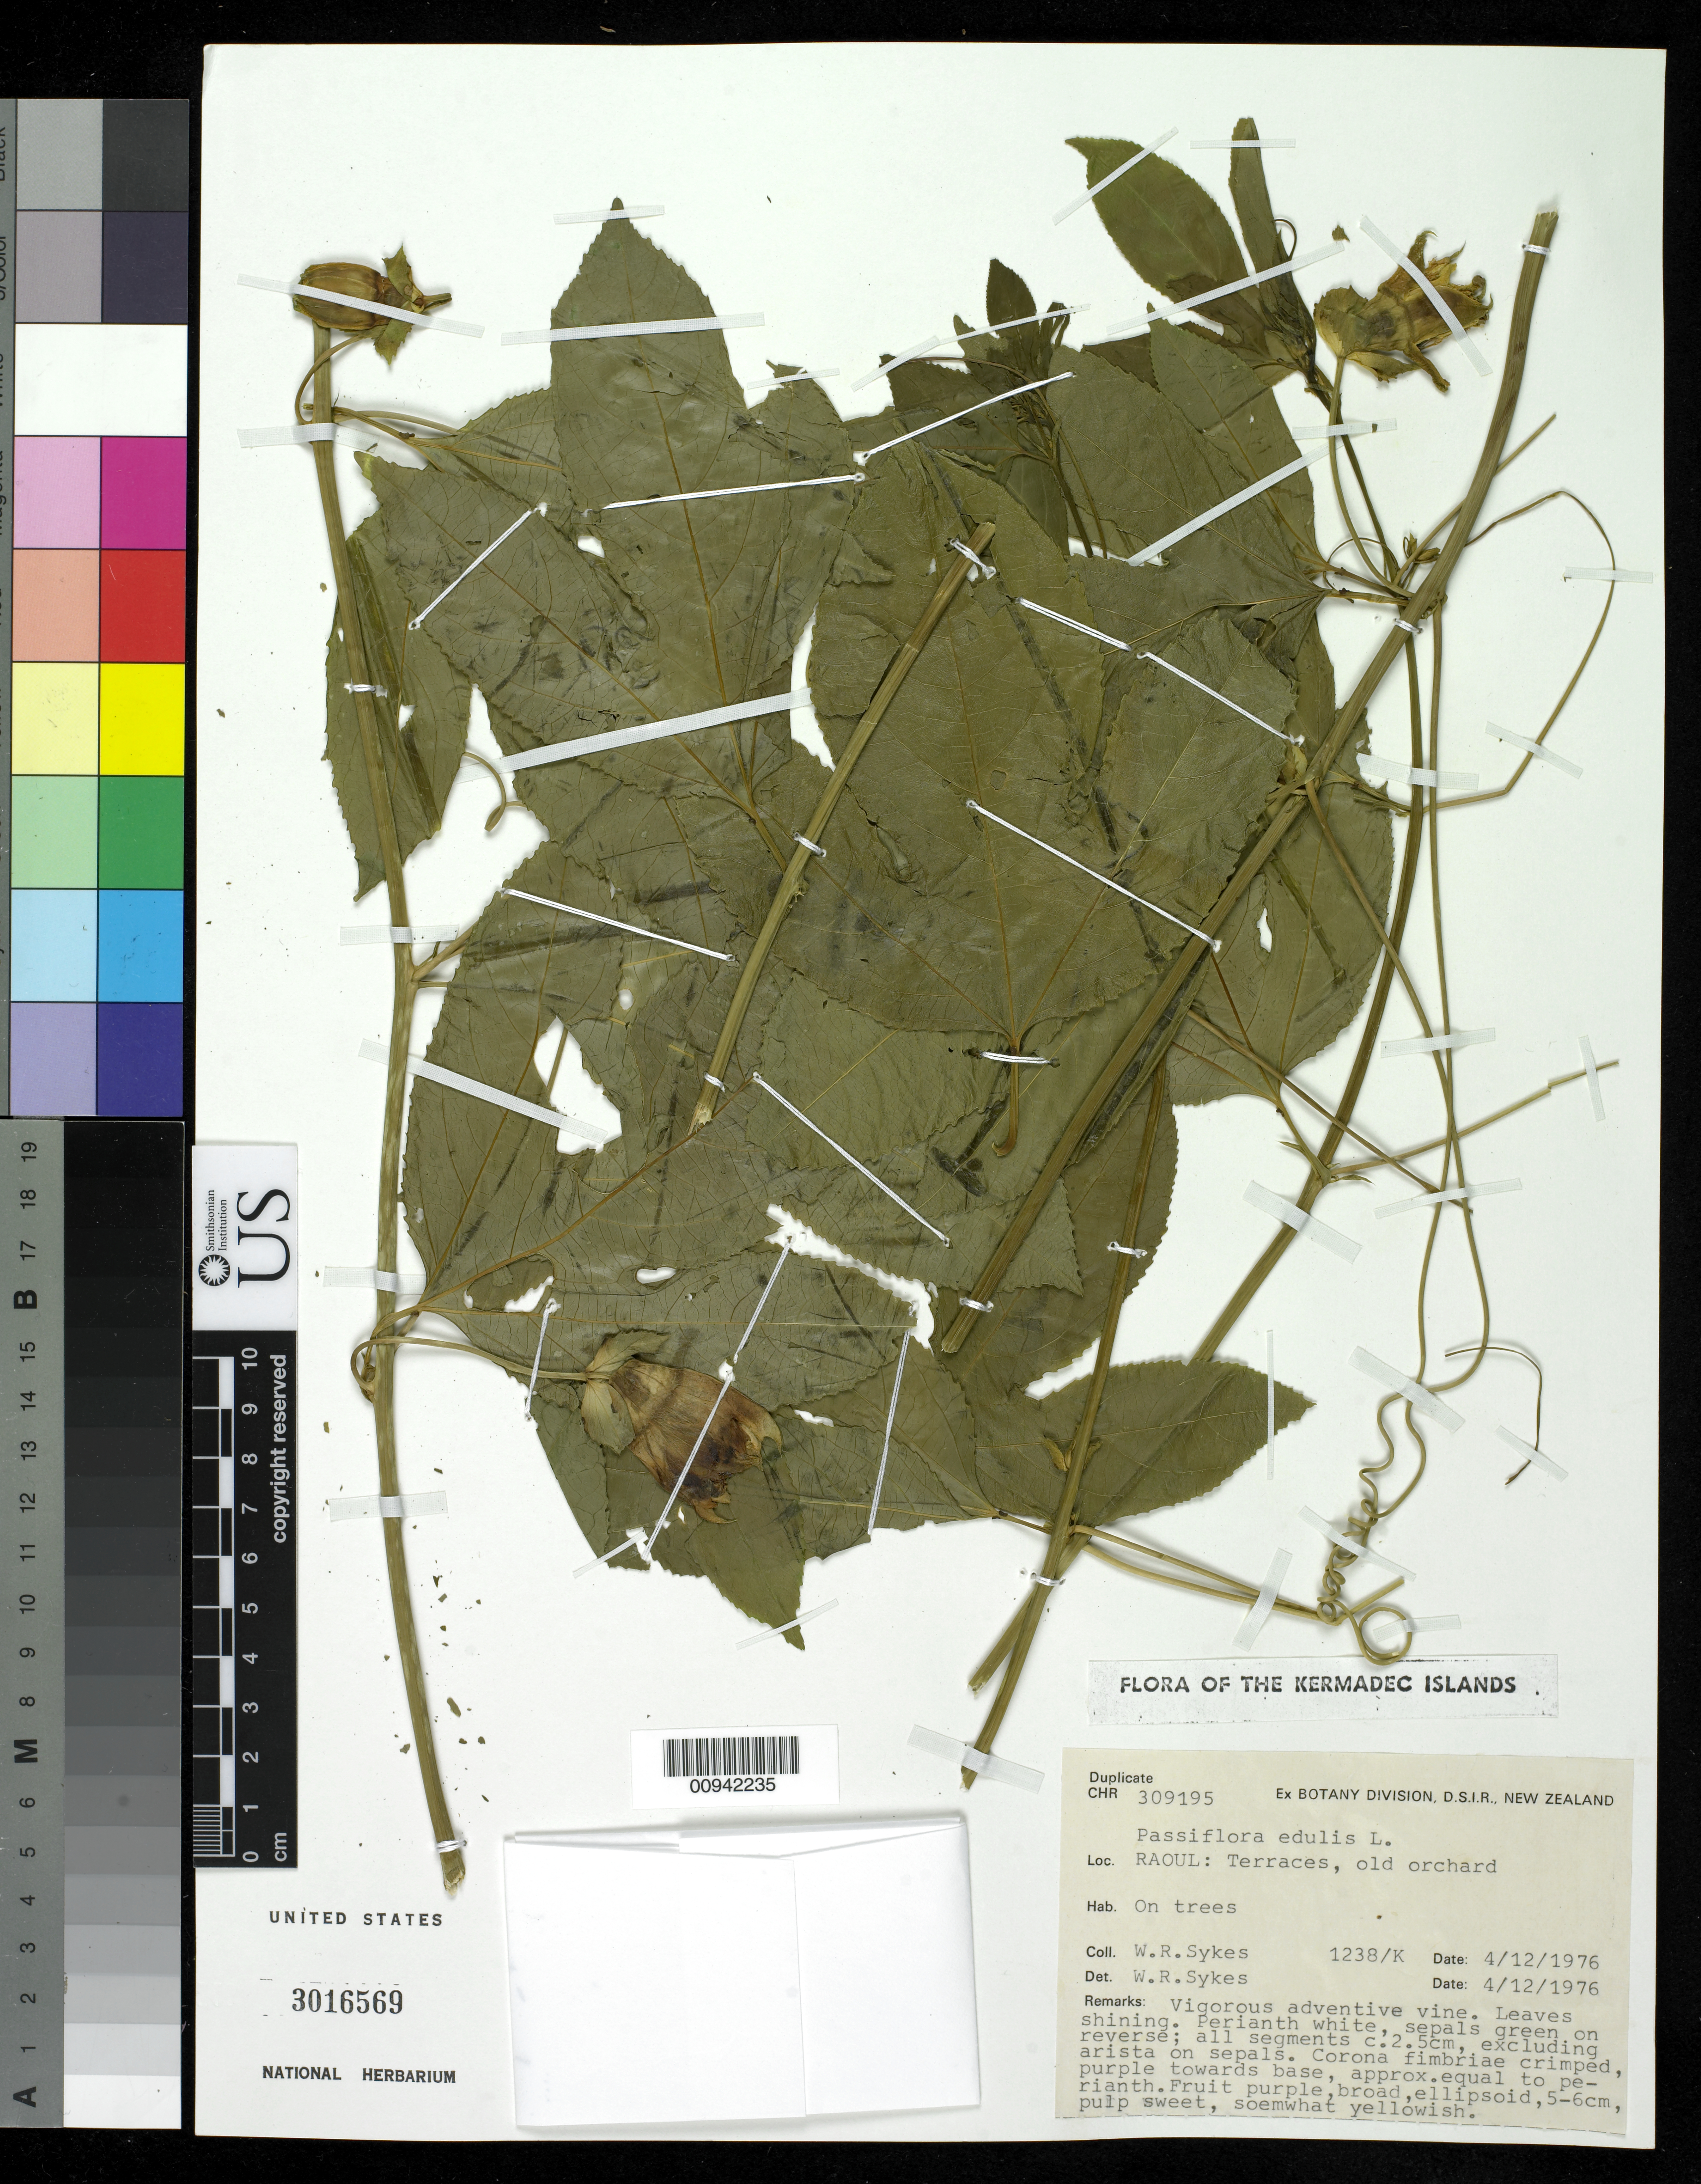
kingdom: Plantae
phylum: Tracheophyta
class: Magnoliopsida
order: Malpighiales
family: Passifloraceae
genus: Passiflora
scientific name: Passiflora edulis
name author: Sims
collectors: W. R. Sykes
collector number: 1238/K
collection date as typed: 12 Apr 1976 or 04 Dec 1976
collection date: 1976-04-12 or 1976-12-04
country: New Zealand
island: Raoul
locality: Kermadec Islands, Raoul: Terraces, old orchard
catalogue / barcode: US 3016569